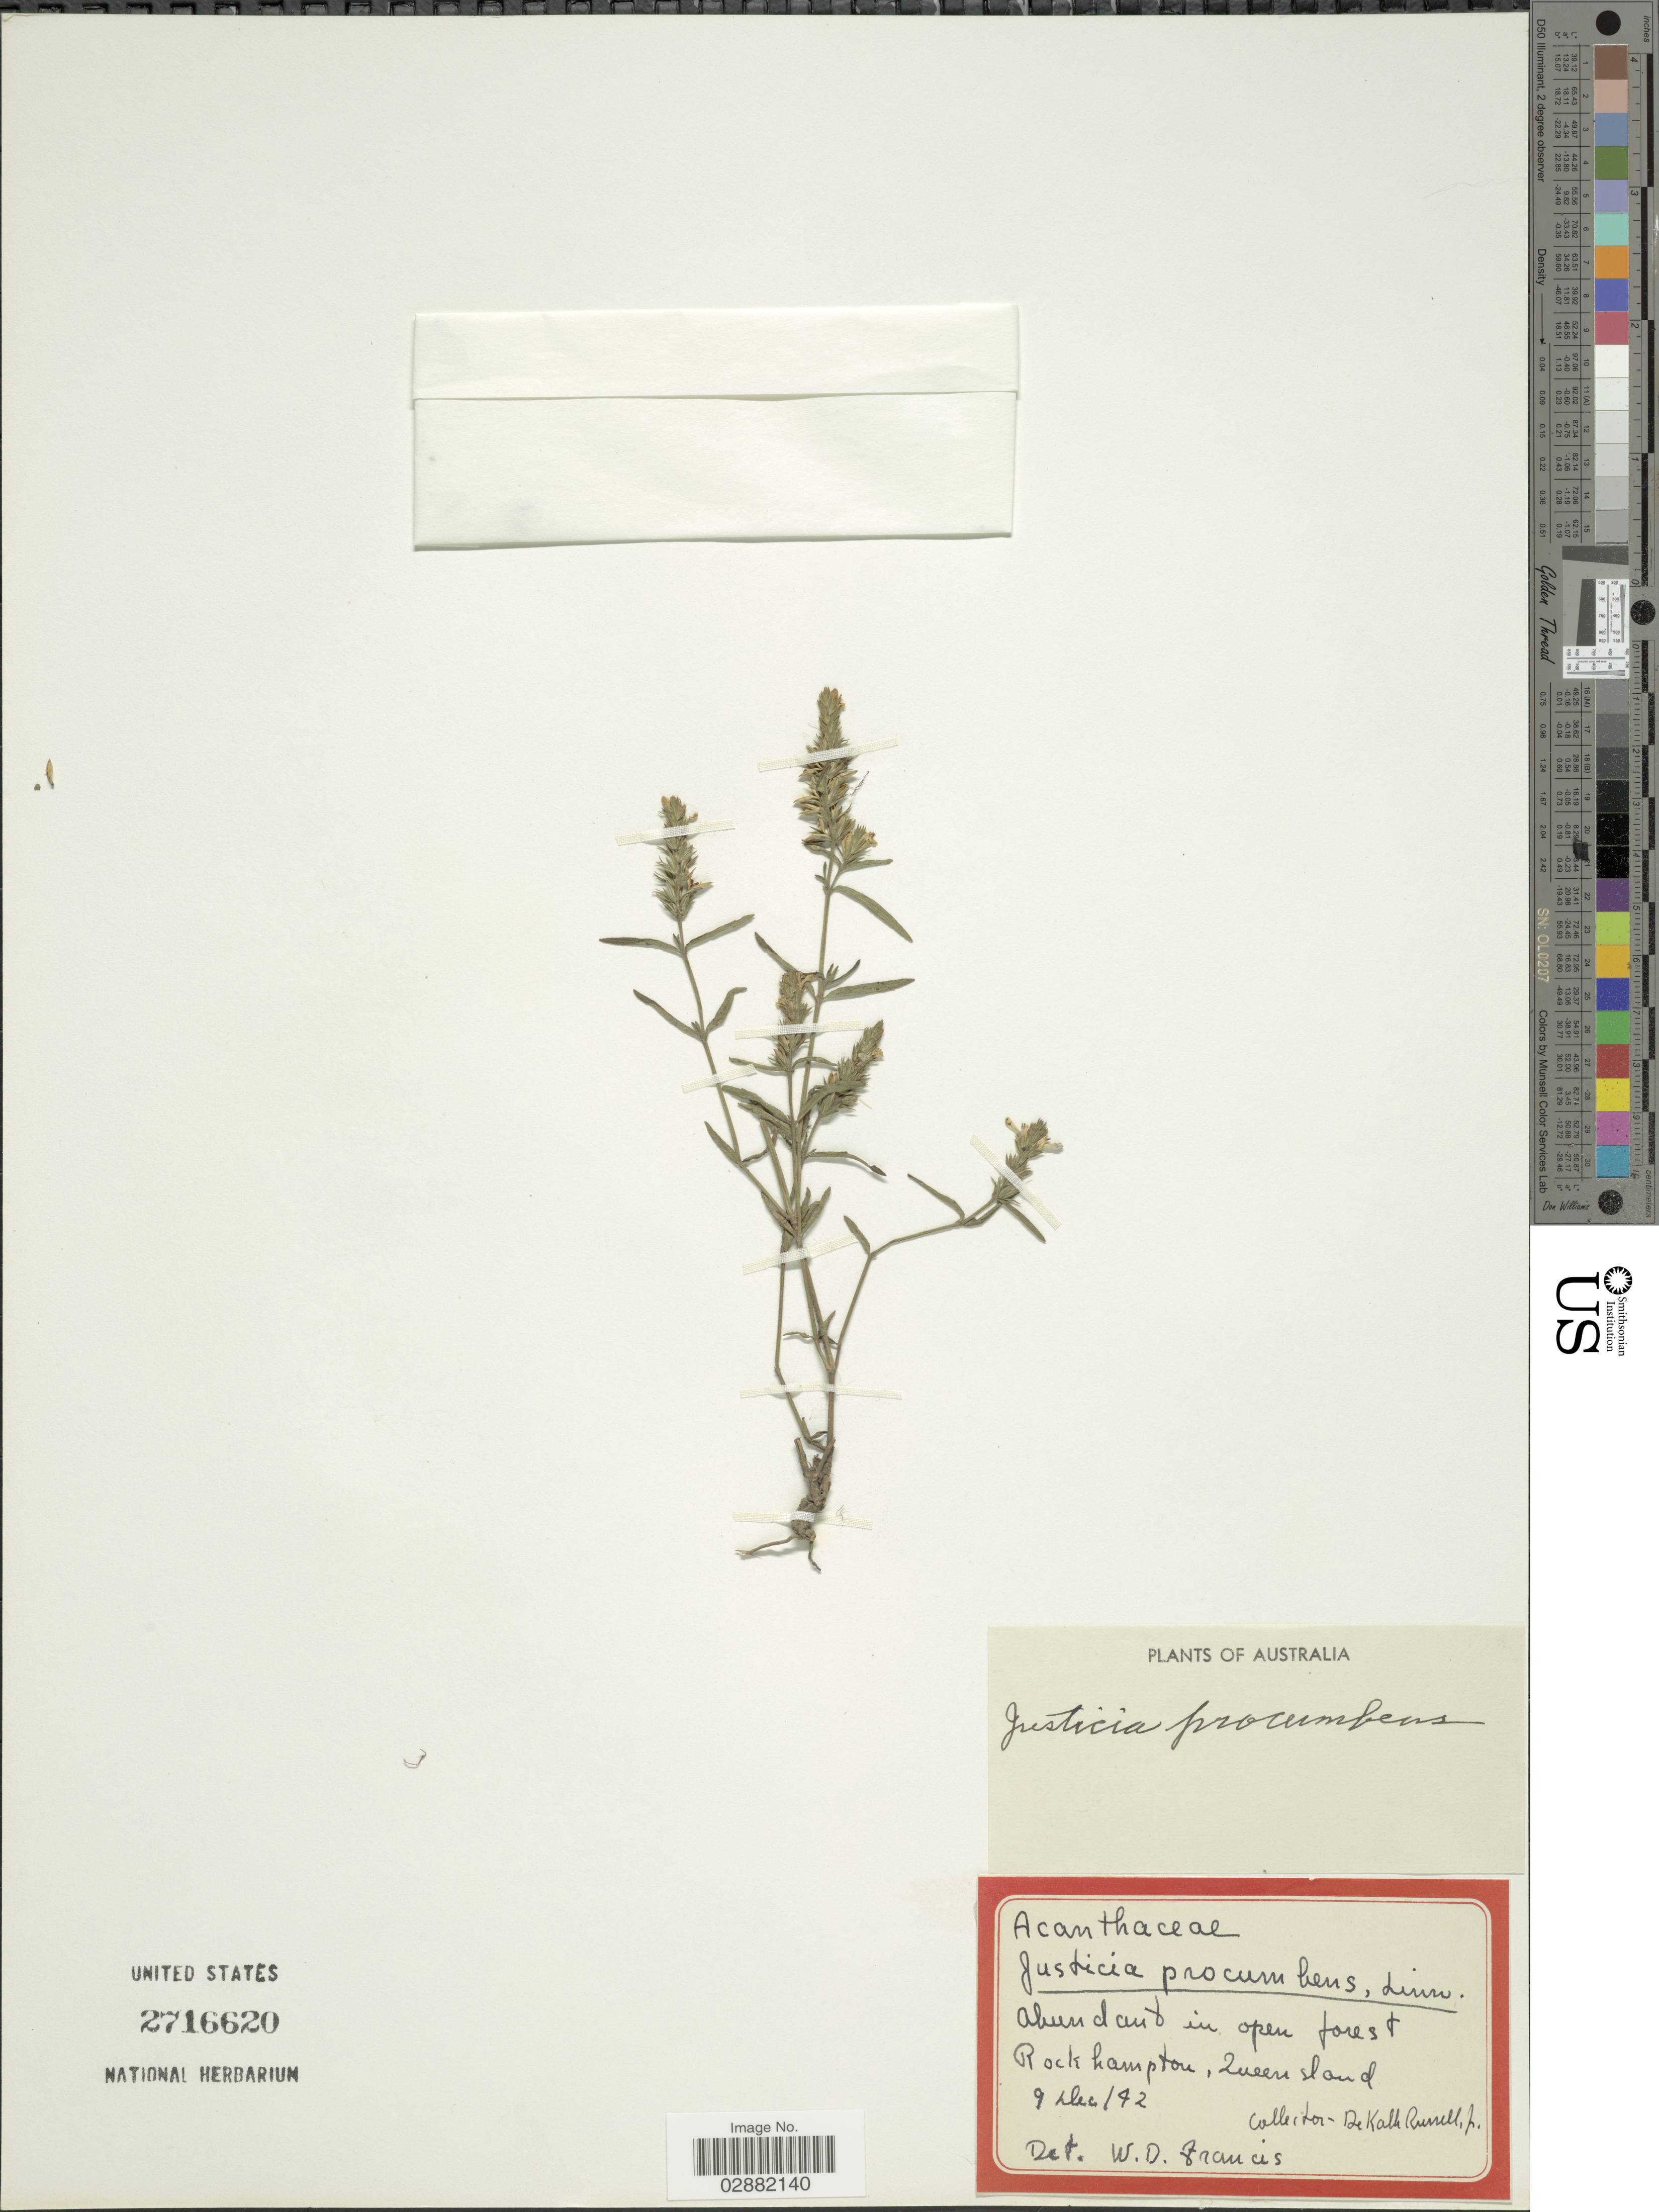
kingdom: Plantae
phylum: Tracheophyta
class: Magnoliopsida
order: Lamiales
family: Acanthaceae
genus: Justicia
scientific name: Justicia procumbens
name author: L.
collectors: D. K. Russell Jr.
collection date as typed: Transcribed d/m/y: 9/12/42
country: Australia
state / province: Queensland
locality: Rockhampton.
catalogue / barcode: US 2716620